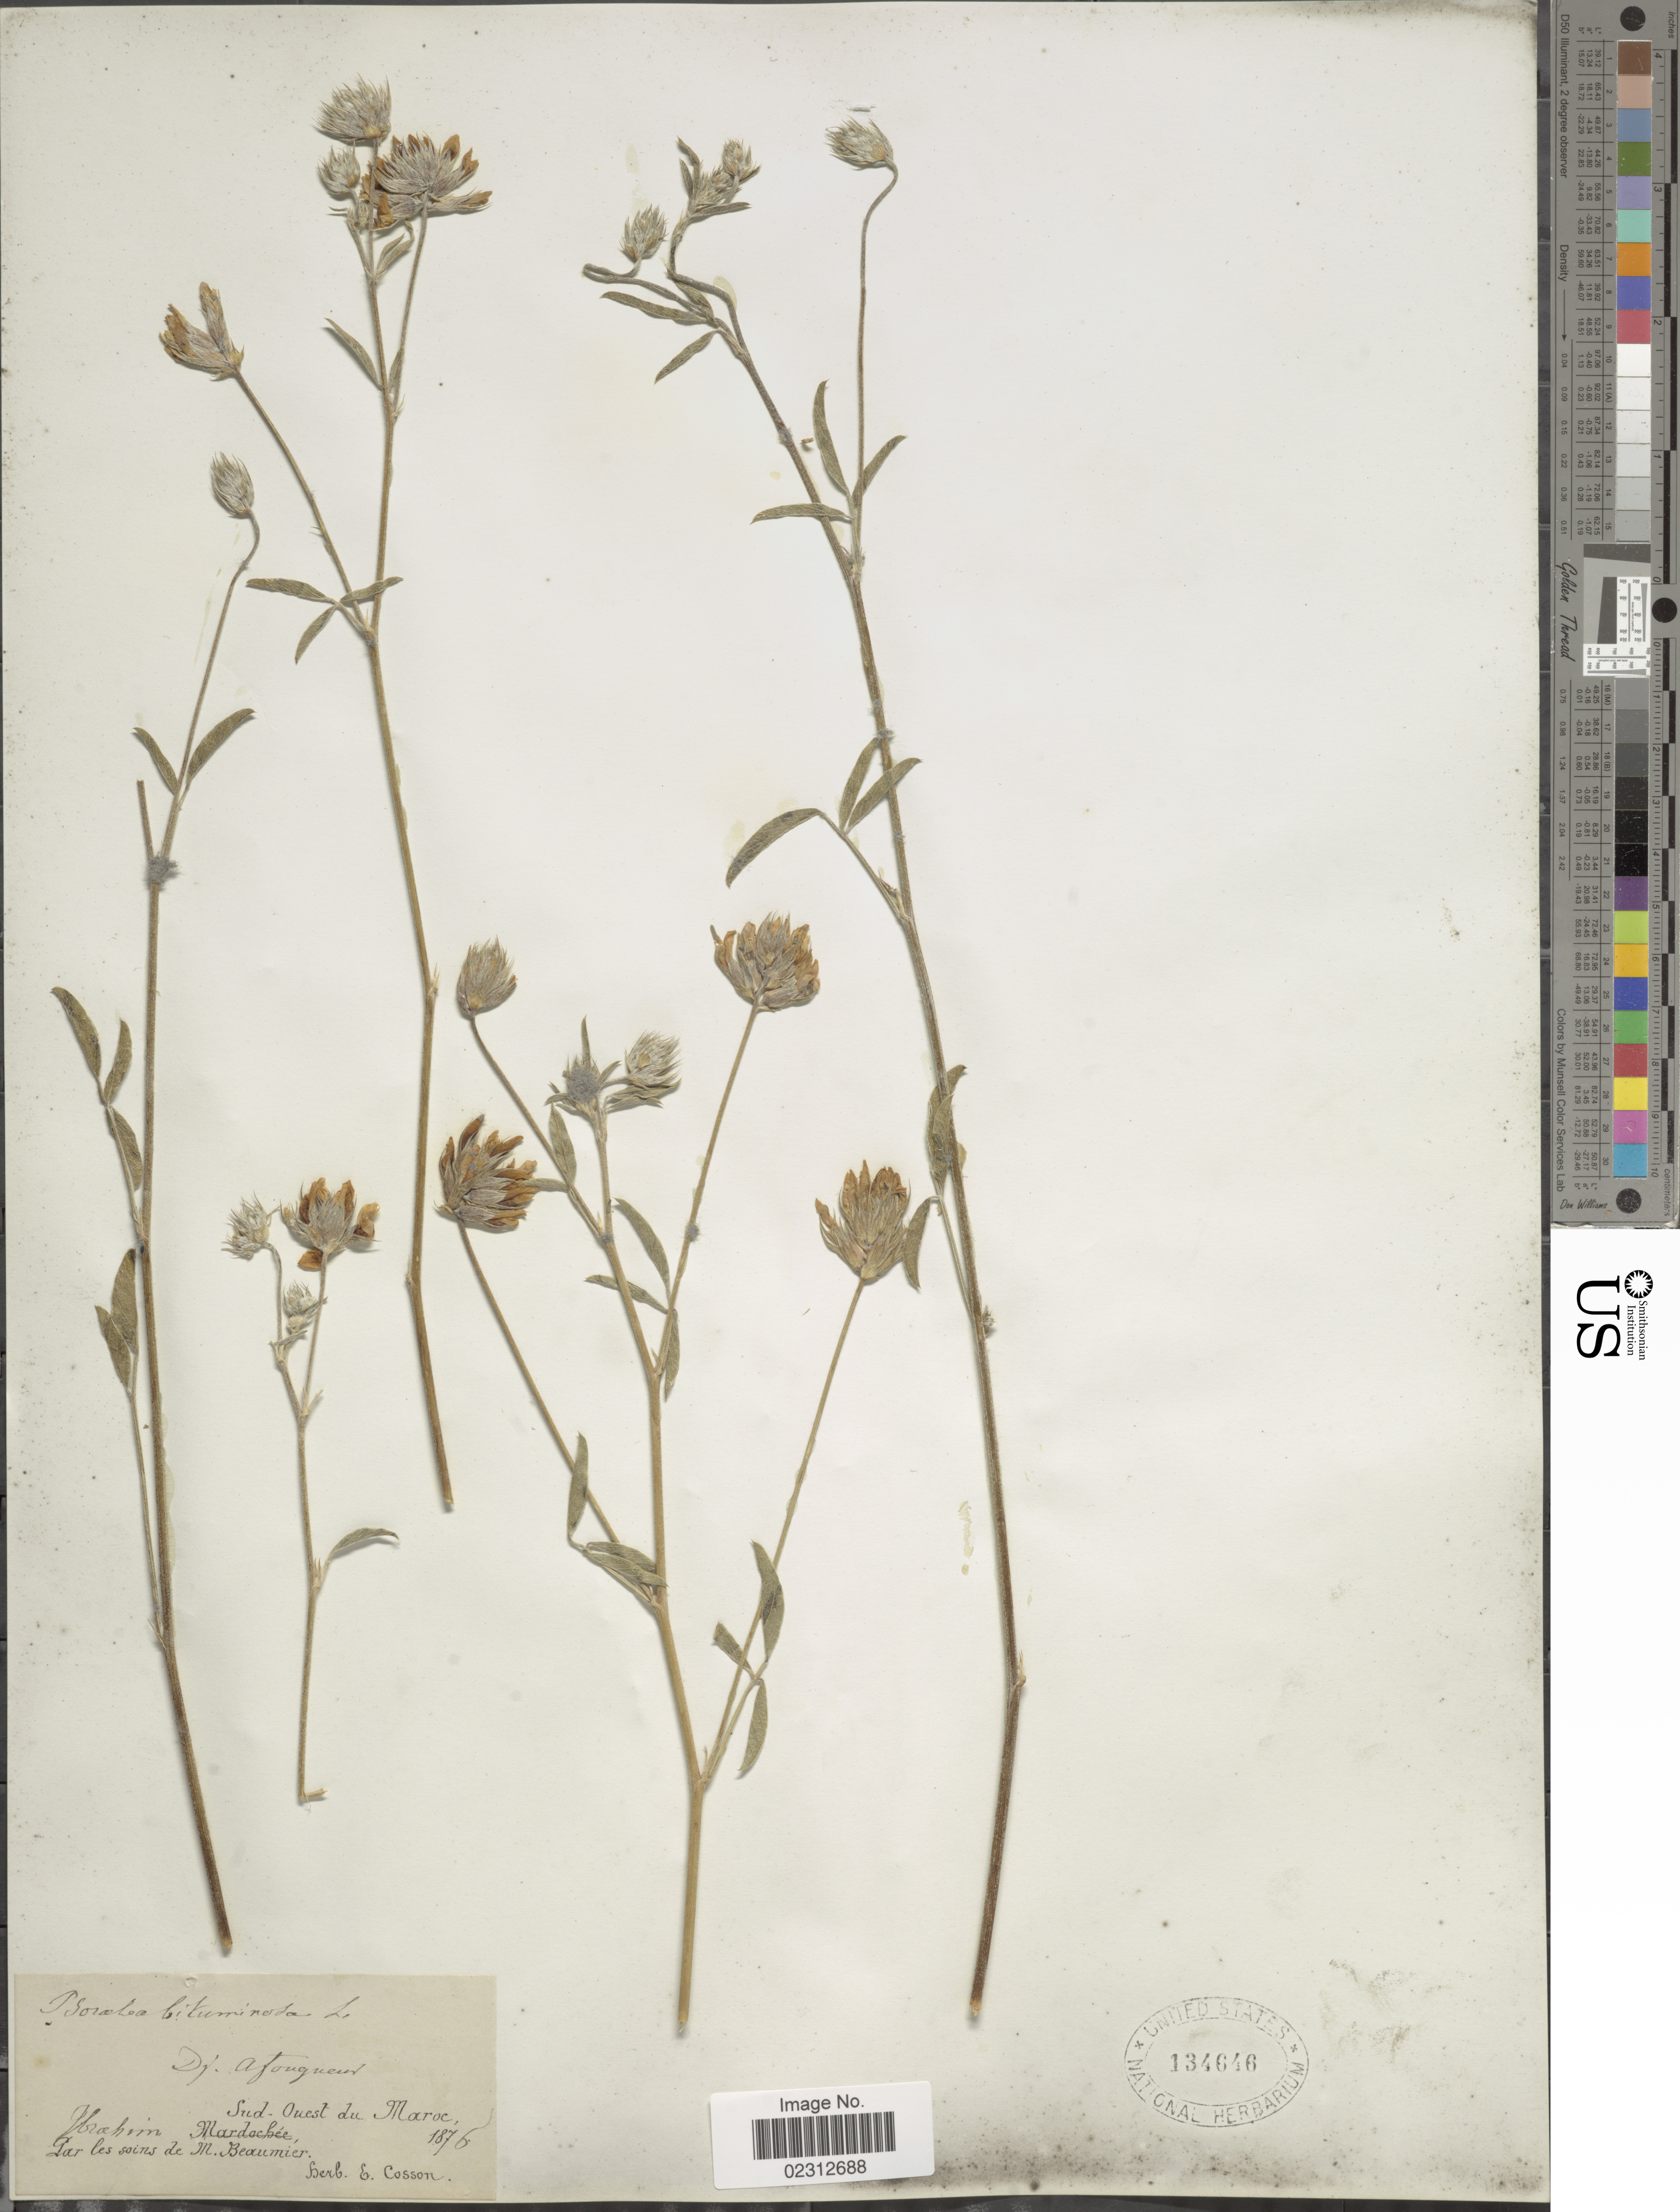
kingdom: Plantae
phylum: Tracheophyta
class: Magnoliopsida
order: Fabales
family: Fabaceae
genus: Bituminaria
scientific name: Bituminaria bituminosa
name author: (L.) C.H. Stirt.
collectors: -. Ibrahim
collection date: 1876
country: Morocco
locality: Sud-Ouest du Maroc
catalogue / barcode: US 134646